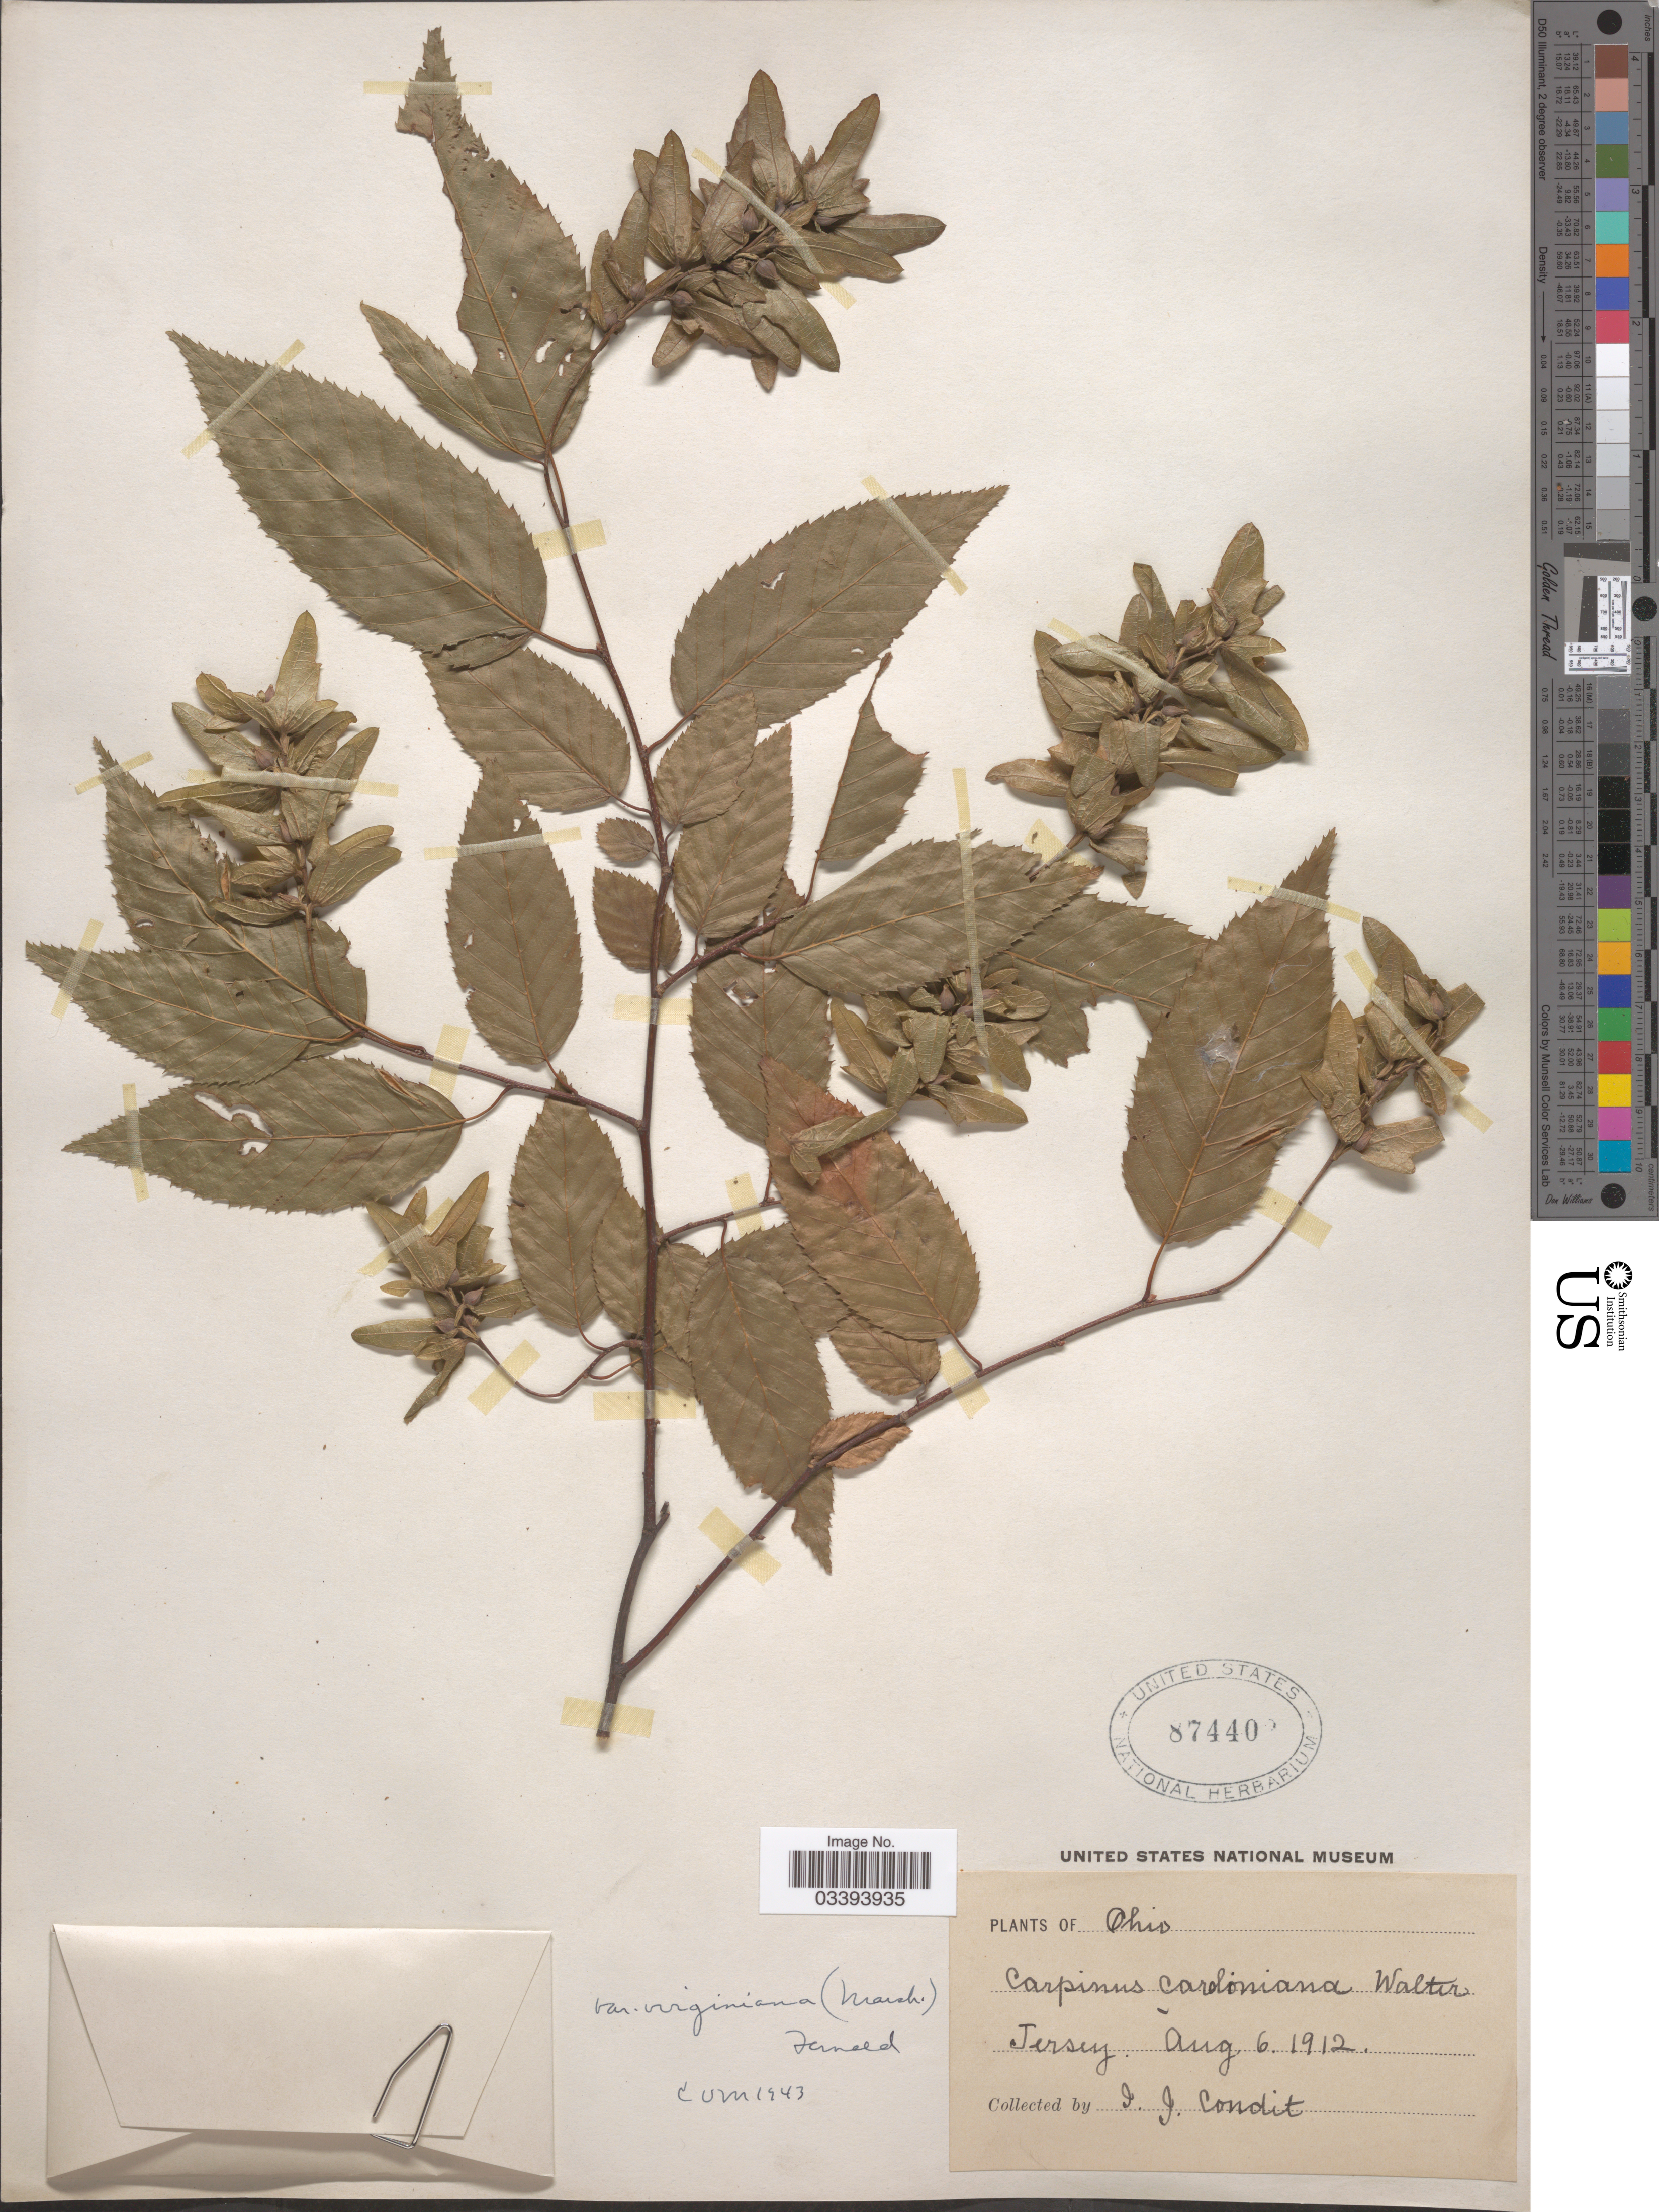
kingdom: Plantae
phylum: Tracheophyta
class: Magnoliopsida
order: Fagales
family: Betulaceae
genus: Carpinus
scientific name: Carpinus caroliniana subsp. virginiana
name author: (Marshall) Furlow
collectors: I. Condit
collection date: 1912-08-06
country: United States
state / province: Ohio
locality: Jersey.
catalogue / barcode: US 87440